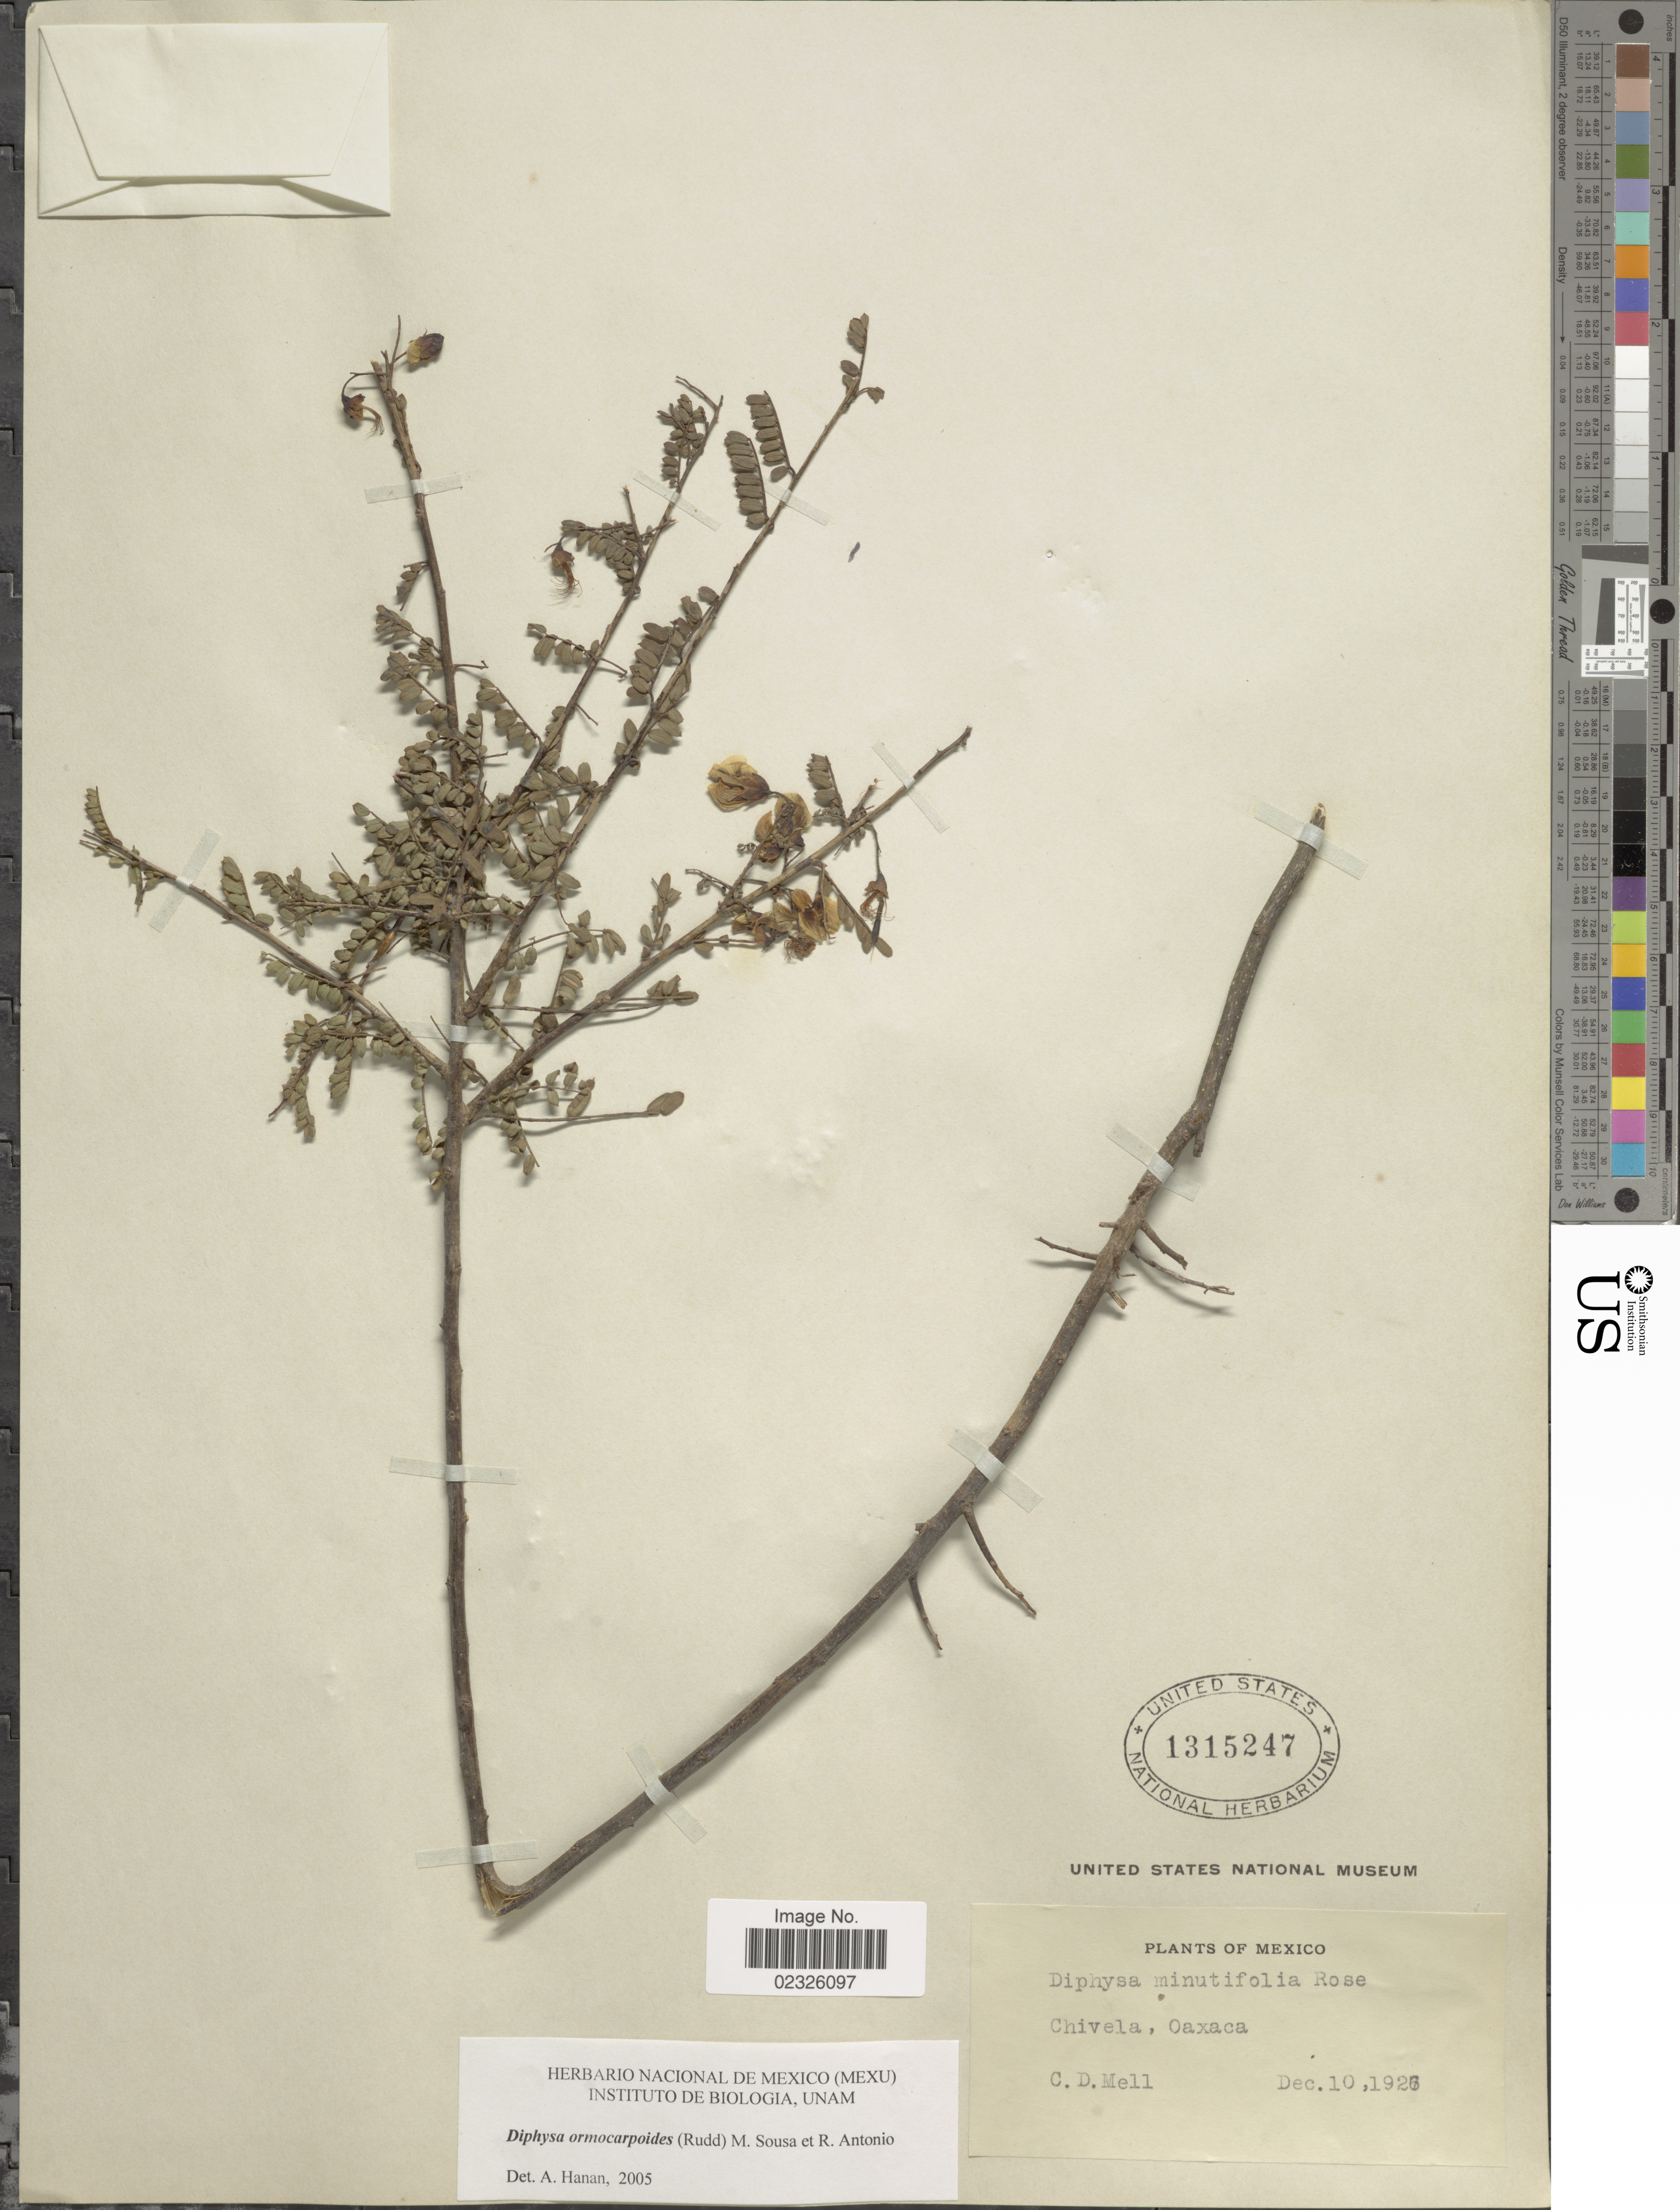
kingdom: Plantae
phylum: Tracheophyta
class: Magnoliopsida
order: Fabales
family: Fabaceae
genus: Diphysa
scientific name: Diphysa ormocarpoides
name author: (Rudd) M. Sousa & R. Antonio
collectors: C. D. Mell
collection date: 1926-12-10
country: Mexico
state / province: Oaxaca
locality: Chivela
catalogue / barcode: US 1315247